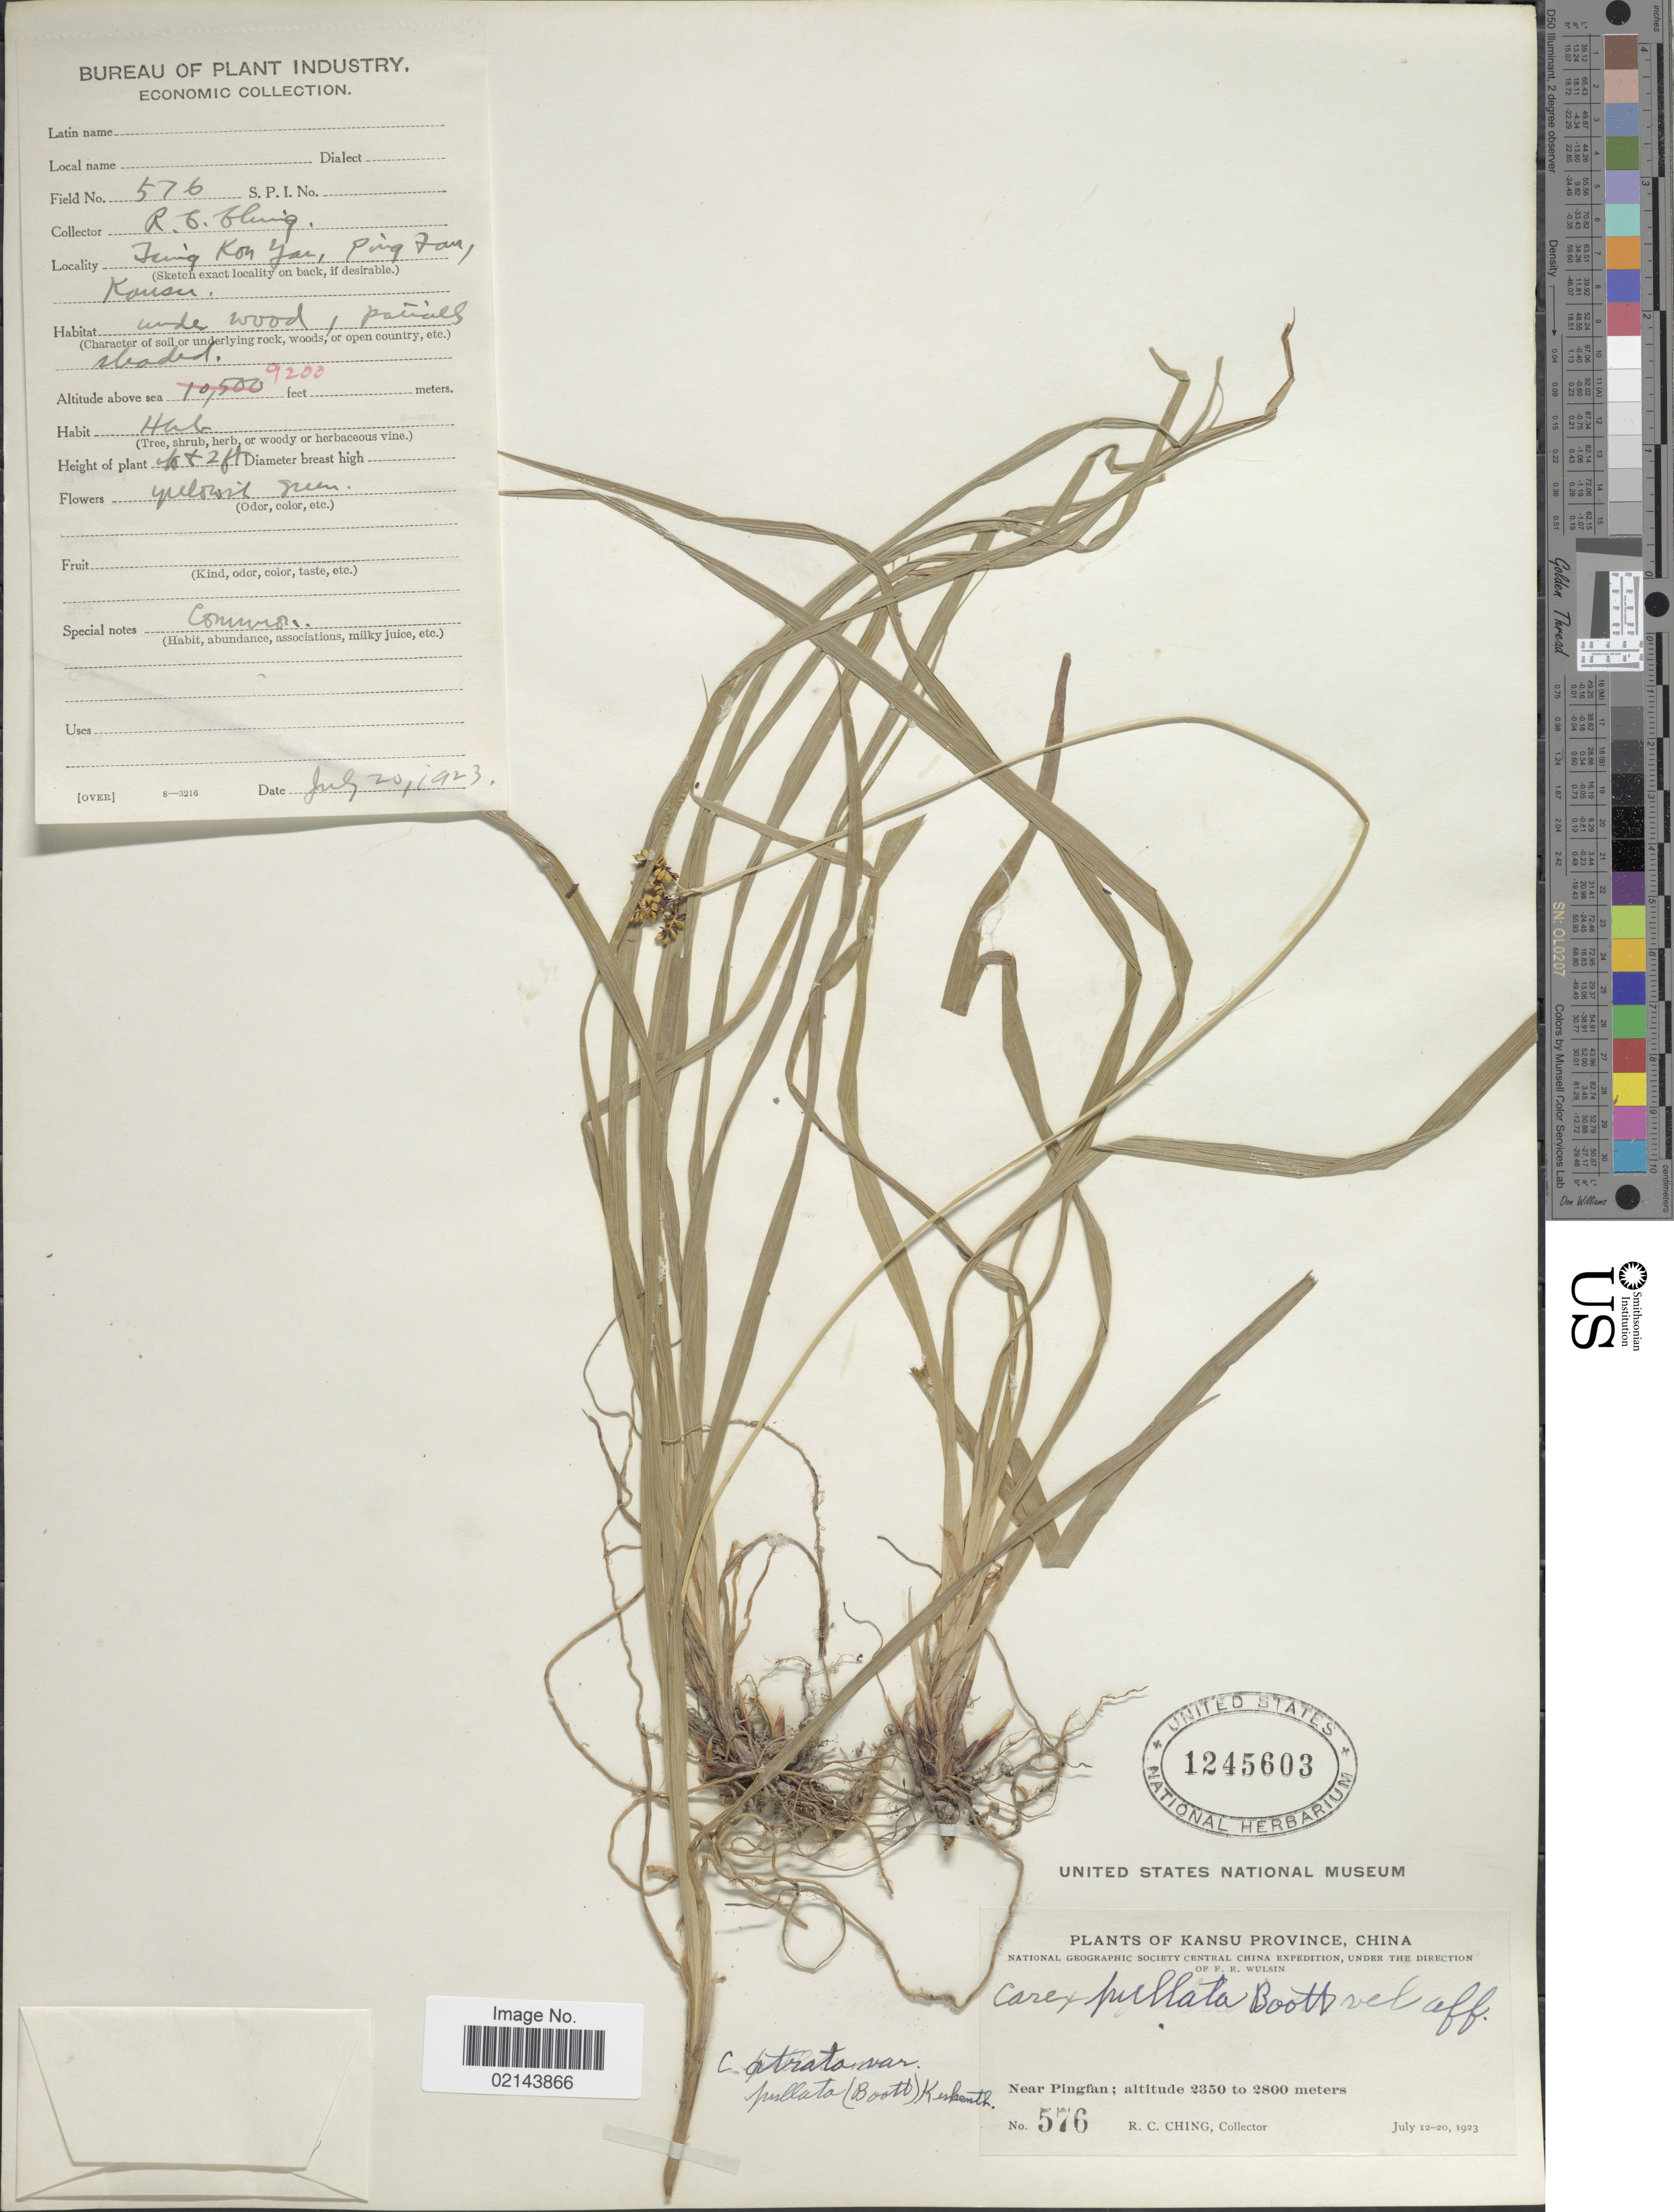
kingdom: Plantae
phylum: Tracheophyta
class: Liliopsida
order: Poales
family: Cyperaceae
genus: Carex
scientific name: Carex atrata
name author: L.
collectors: R. C. Ching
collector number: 576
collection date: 1923-07-20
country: China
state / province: Gansu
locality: Kansu Province. near Pingfan, Ting Kon Yar [interpreted]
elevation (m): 2804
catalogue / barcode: US 1245603